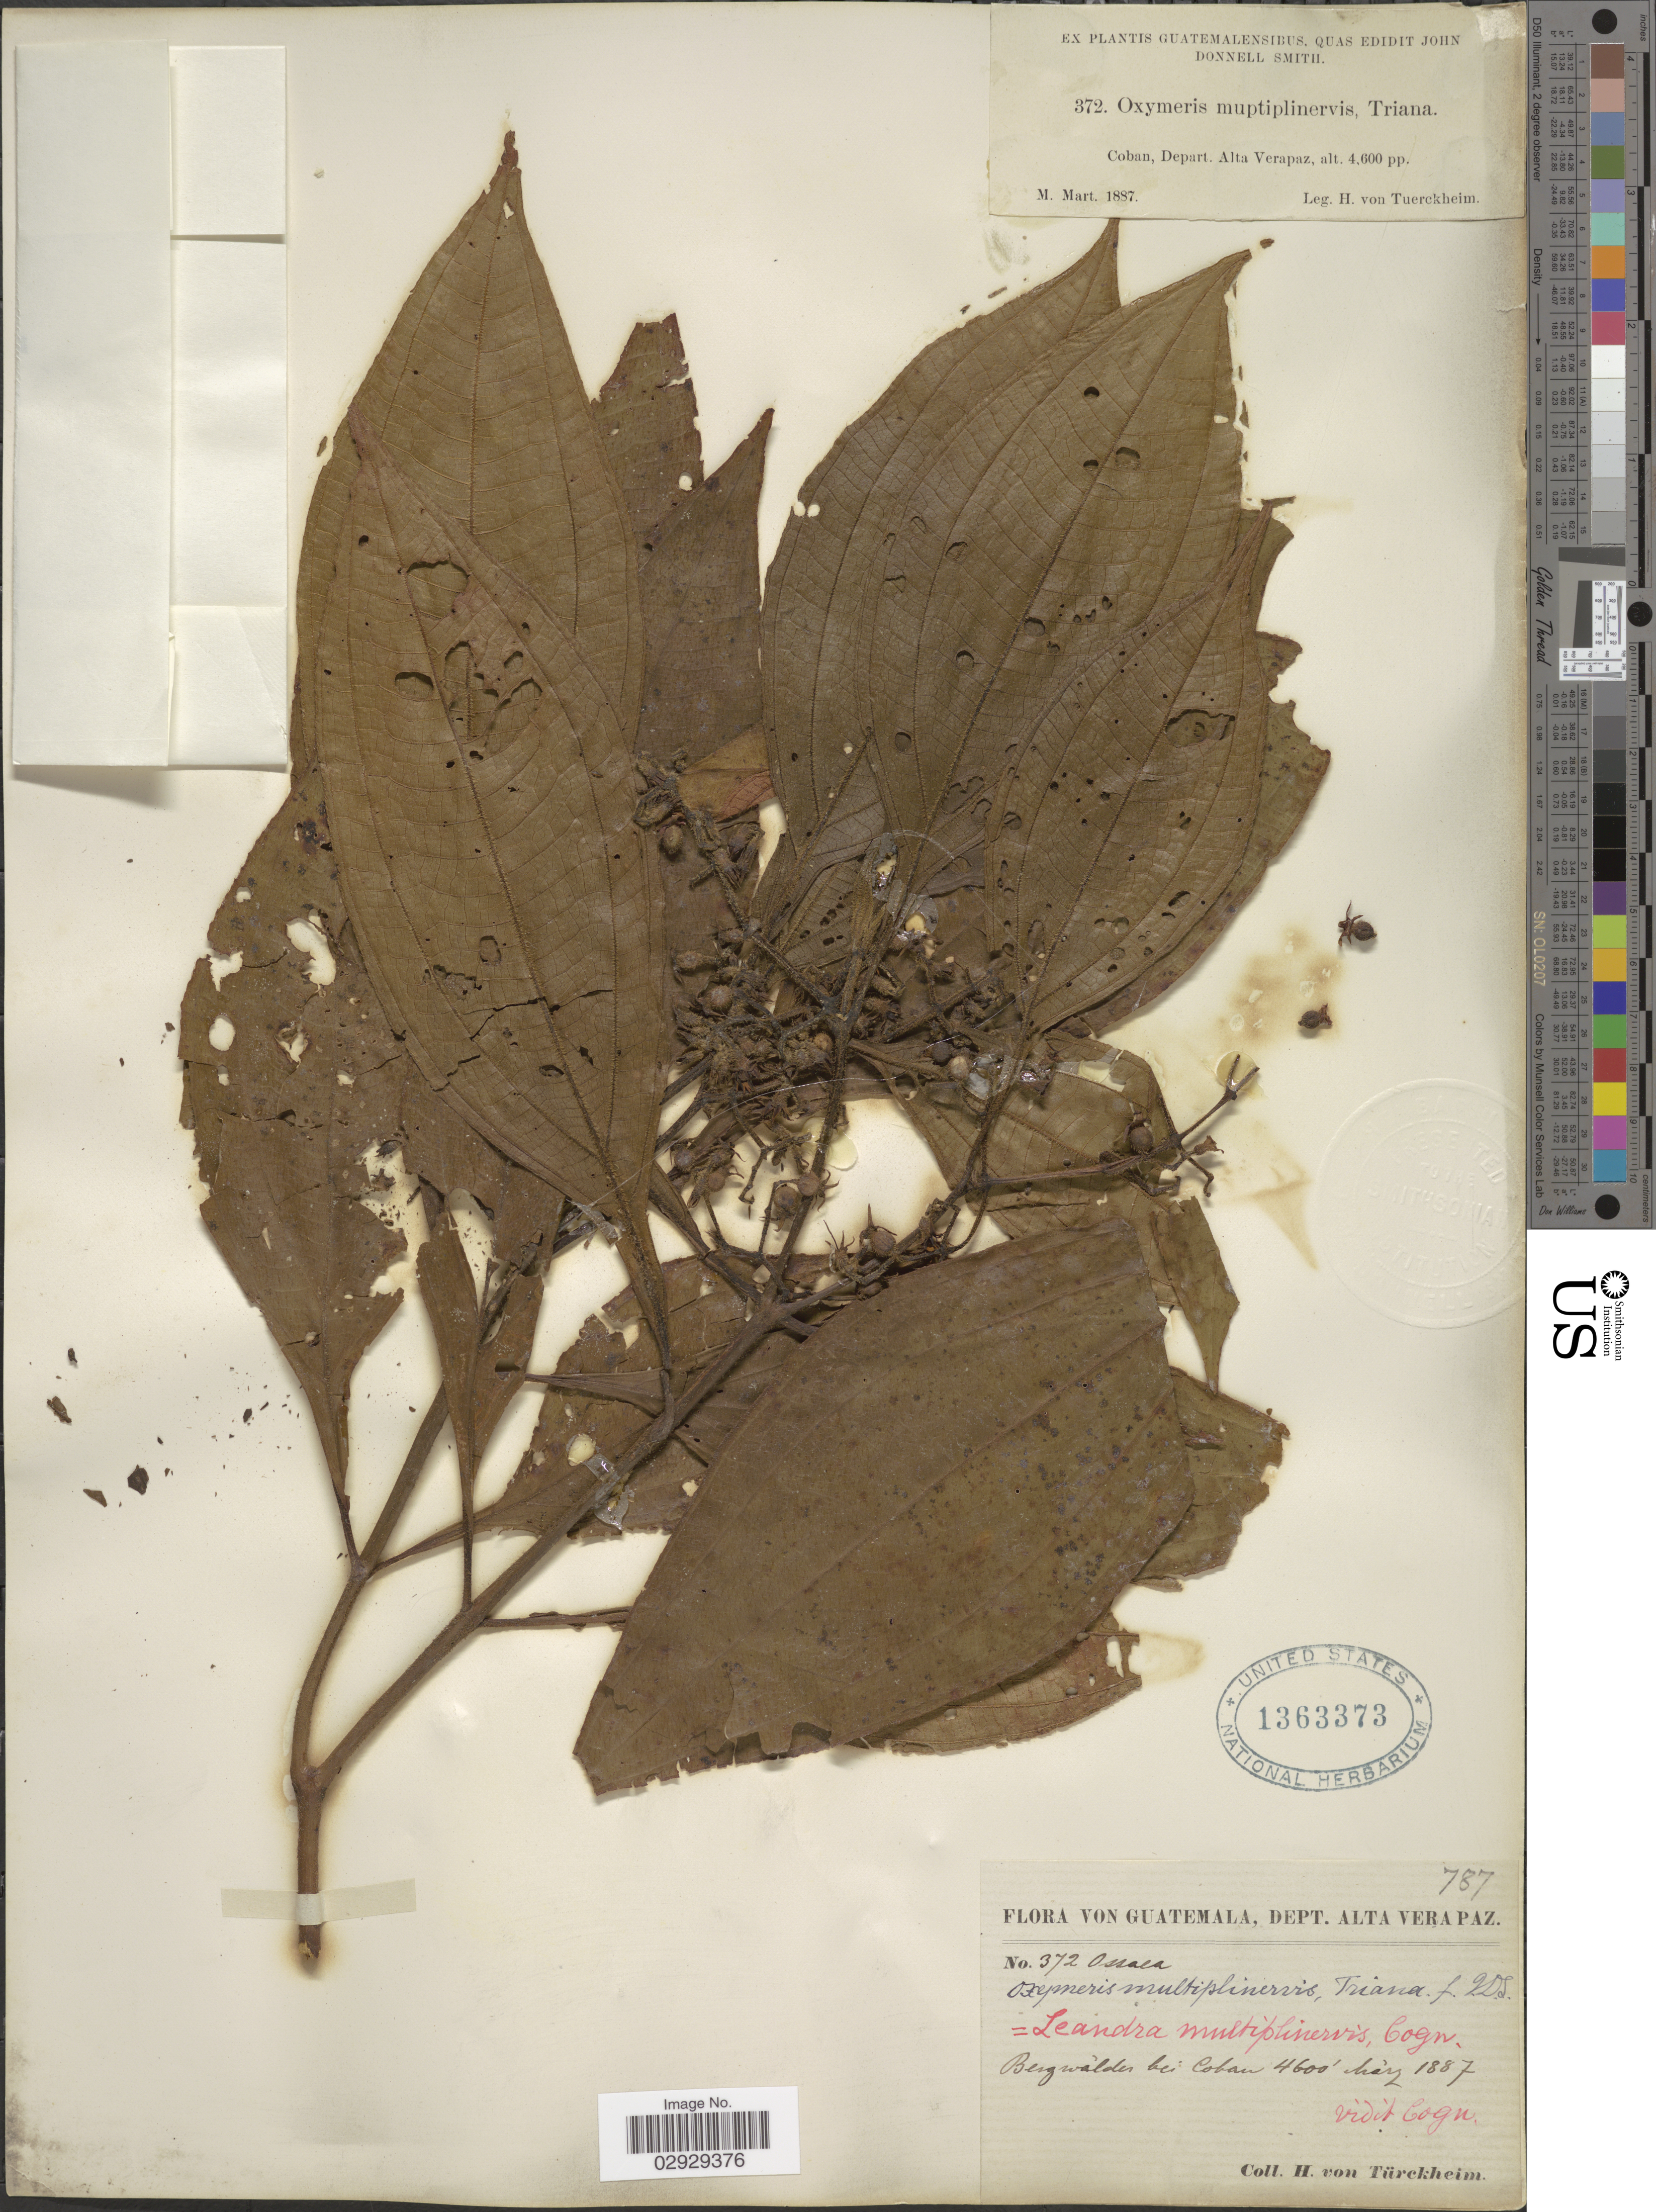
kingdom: Plantae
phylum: Tracheophyta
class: Magnoliopsida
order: Myrtales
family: Melastomataceae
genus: Leandra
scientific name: Leandra multiplinervis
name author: (Naudin) Cogn.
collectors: H. von Türckheim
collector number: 372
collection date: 1887-03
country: Guatemala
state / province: Alta Verapaz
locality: Dept. Alta Verapaz. Bergwälden bei Coban.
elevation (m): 1402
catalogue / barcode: US 1363373